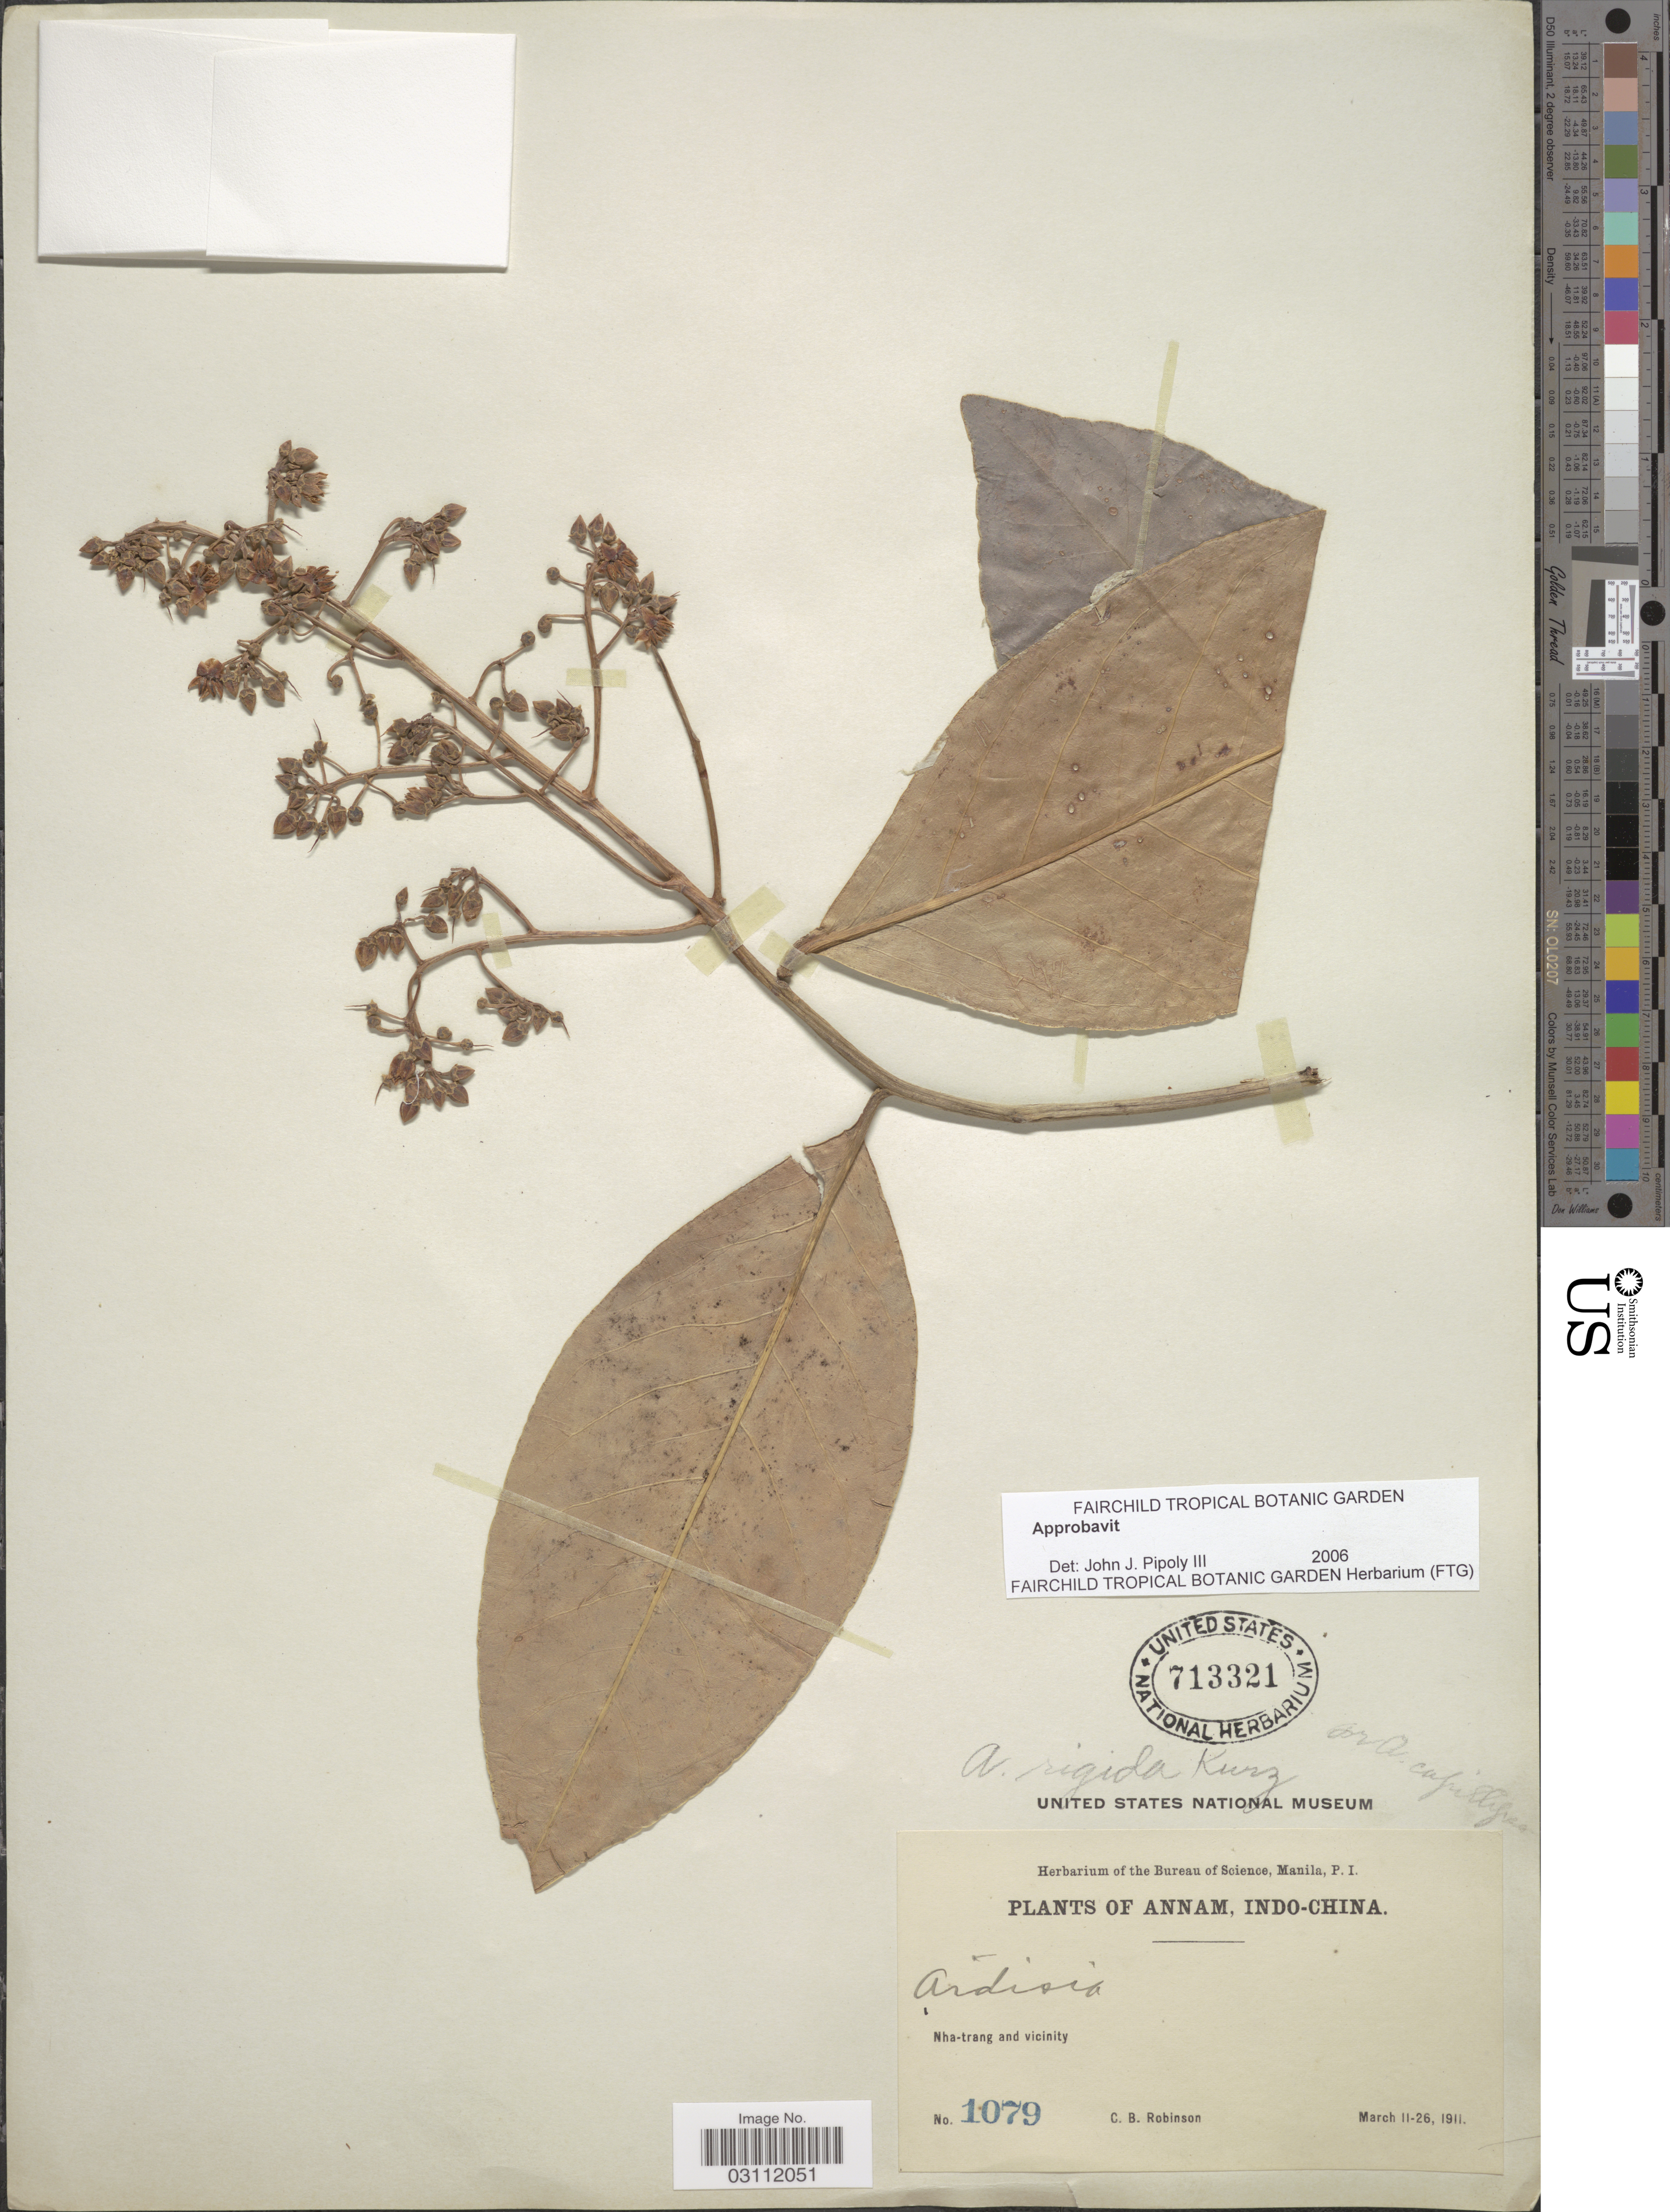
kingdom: Plantae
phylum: Tracheophyta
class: Magnoliopsida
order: Ericales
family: Primulaceae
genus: Ardisia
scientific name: Ardisia rigida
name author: Kurz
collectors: C. Robinson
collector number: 1079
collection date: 1911-03-11/1911-03-26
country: Vietnam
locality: Annam, Indo-China, Nha-trang and vicinity.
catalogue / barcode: US 713321